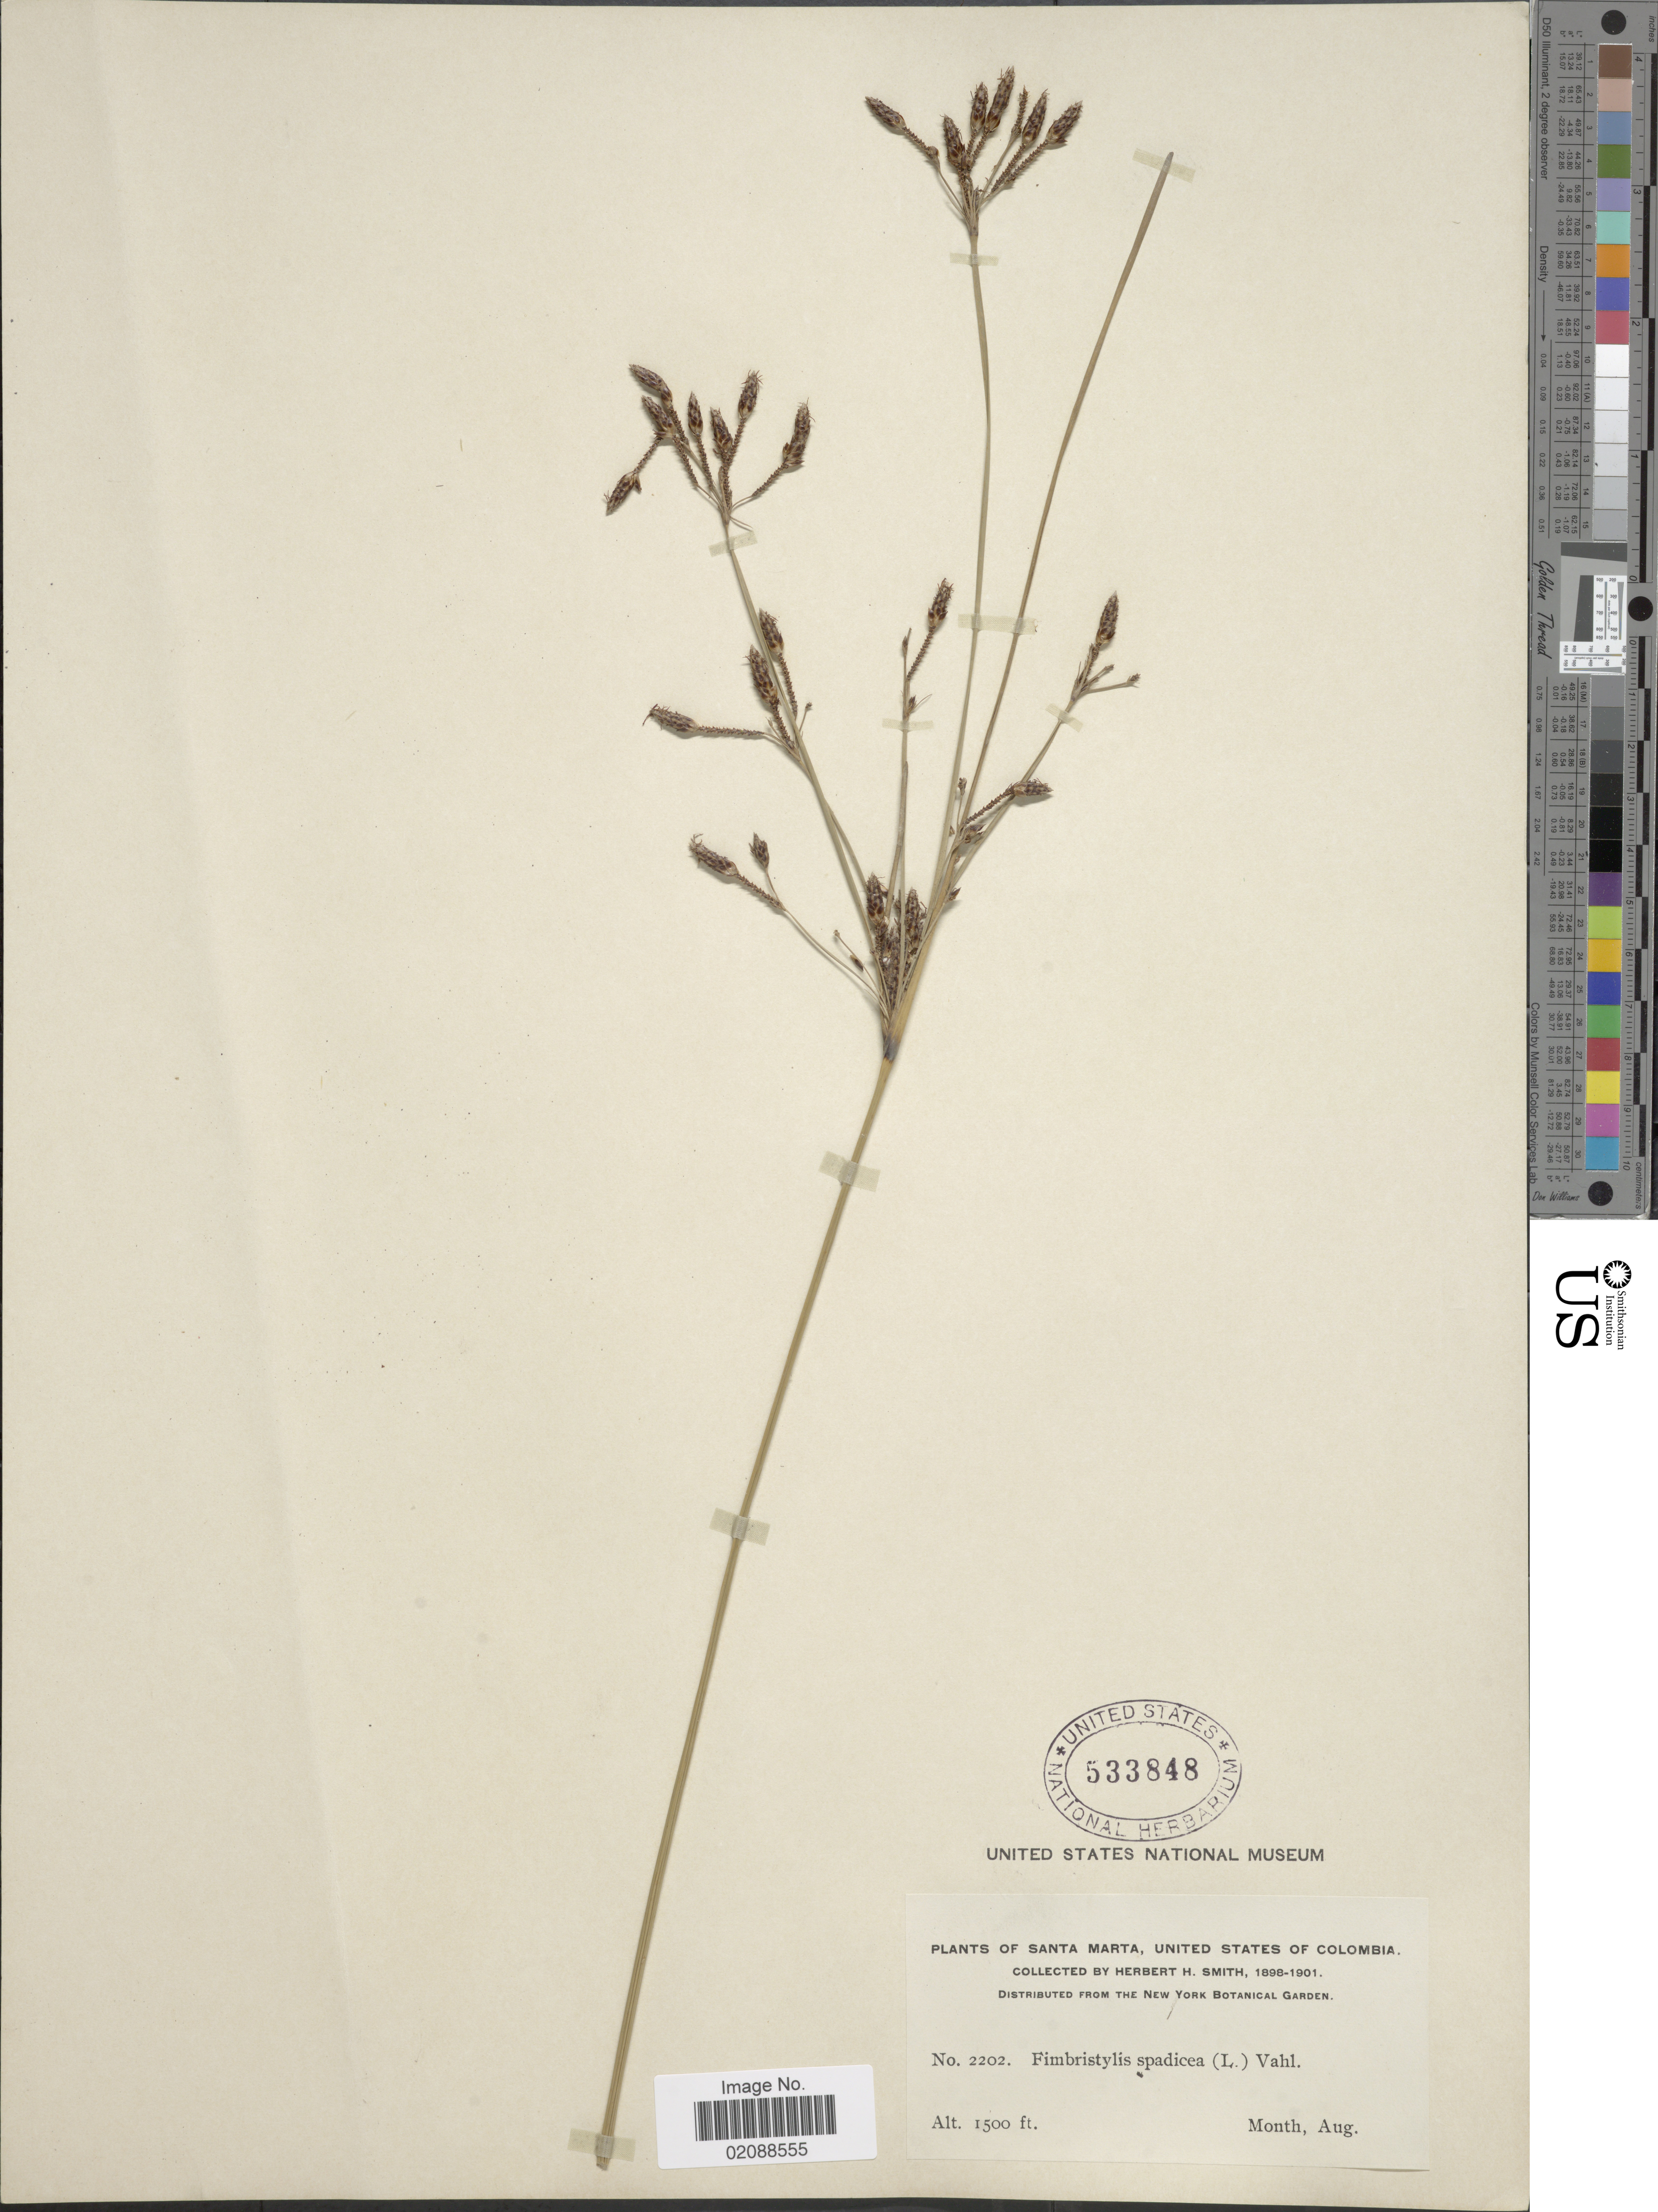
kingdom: Plantae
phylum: Tracheophyta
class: Liliopsida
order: Poales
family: Cyperaceae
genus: Fimbristylis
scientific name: Fimbristylis spadicea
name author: (L.) Vahl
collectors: Herbert H. Smith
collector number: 2202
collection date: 1898-08/1901-08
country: Colombia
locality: Santa Marta, United States of Colombia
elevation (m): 457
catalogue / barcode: US 533848